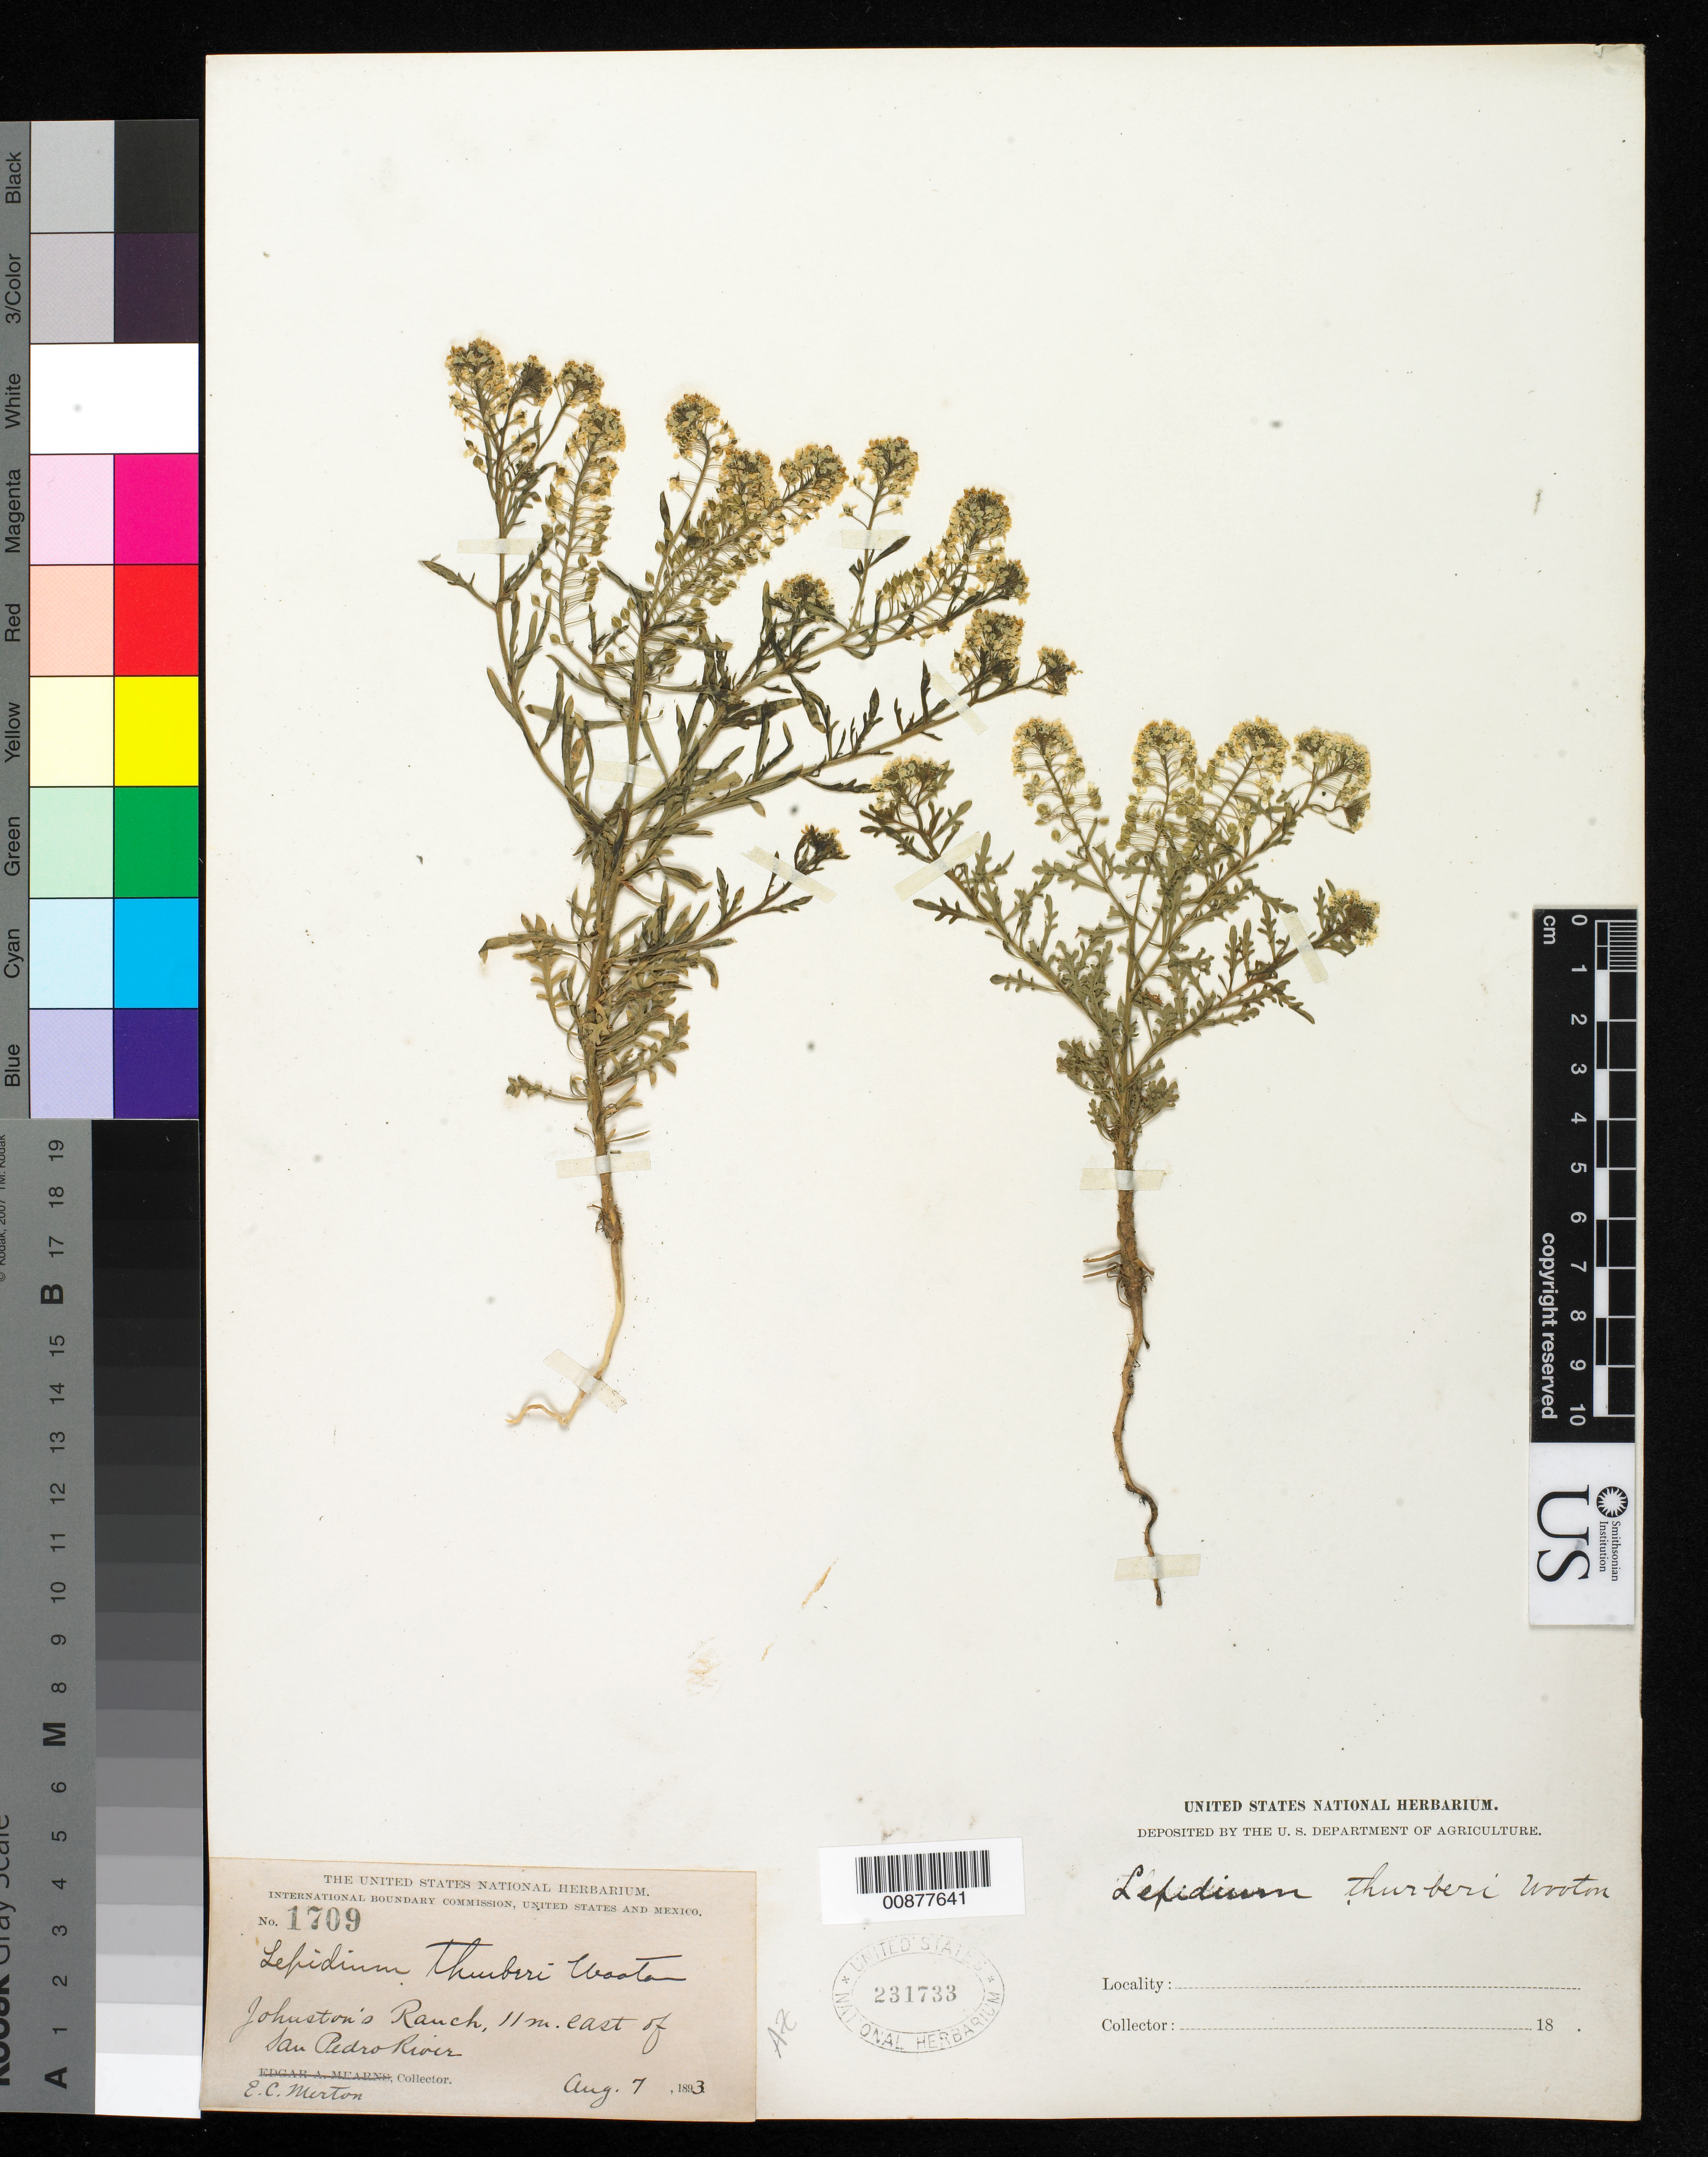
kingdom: Plantae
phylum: Tracheophyta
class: Magnoliopsida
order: Brassicales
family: Brassicaceae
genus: Lepidium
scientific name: Lepidium thurberi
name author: Wooton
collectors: E. Merton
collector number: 1709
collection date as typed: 07 Aug 1893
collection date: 1893-08-07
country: United States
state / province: Arizona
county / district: Cochise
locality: Jonhston's Ranch, near monument no. 88. San José Mt., Mexican Boundary Line. (San José Mt. is in Sonora, so the collection locality must be in the border).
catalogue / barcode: US 231733